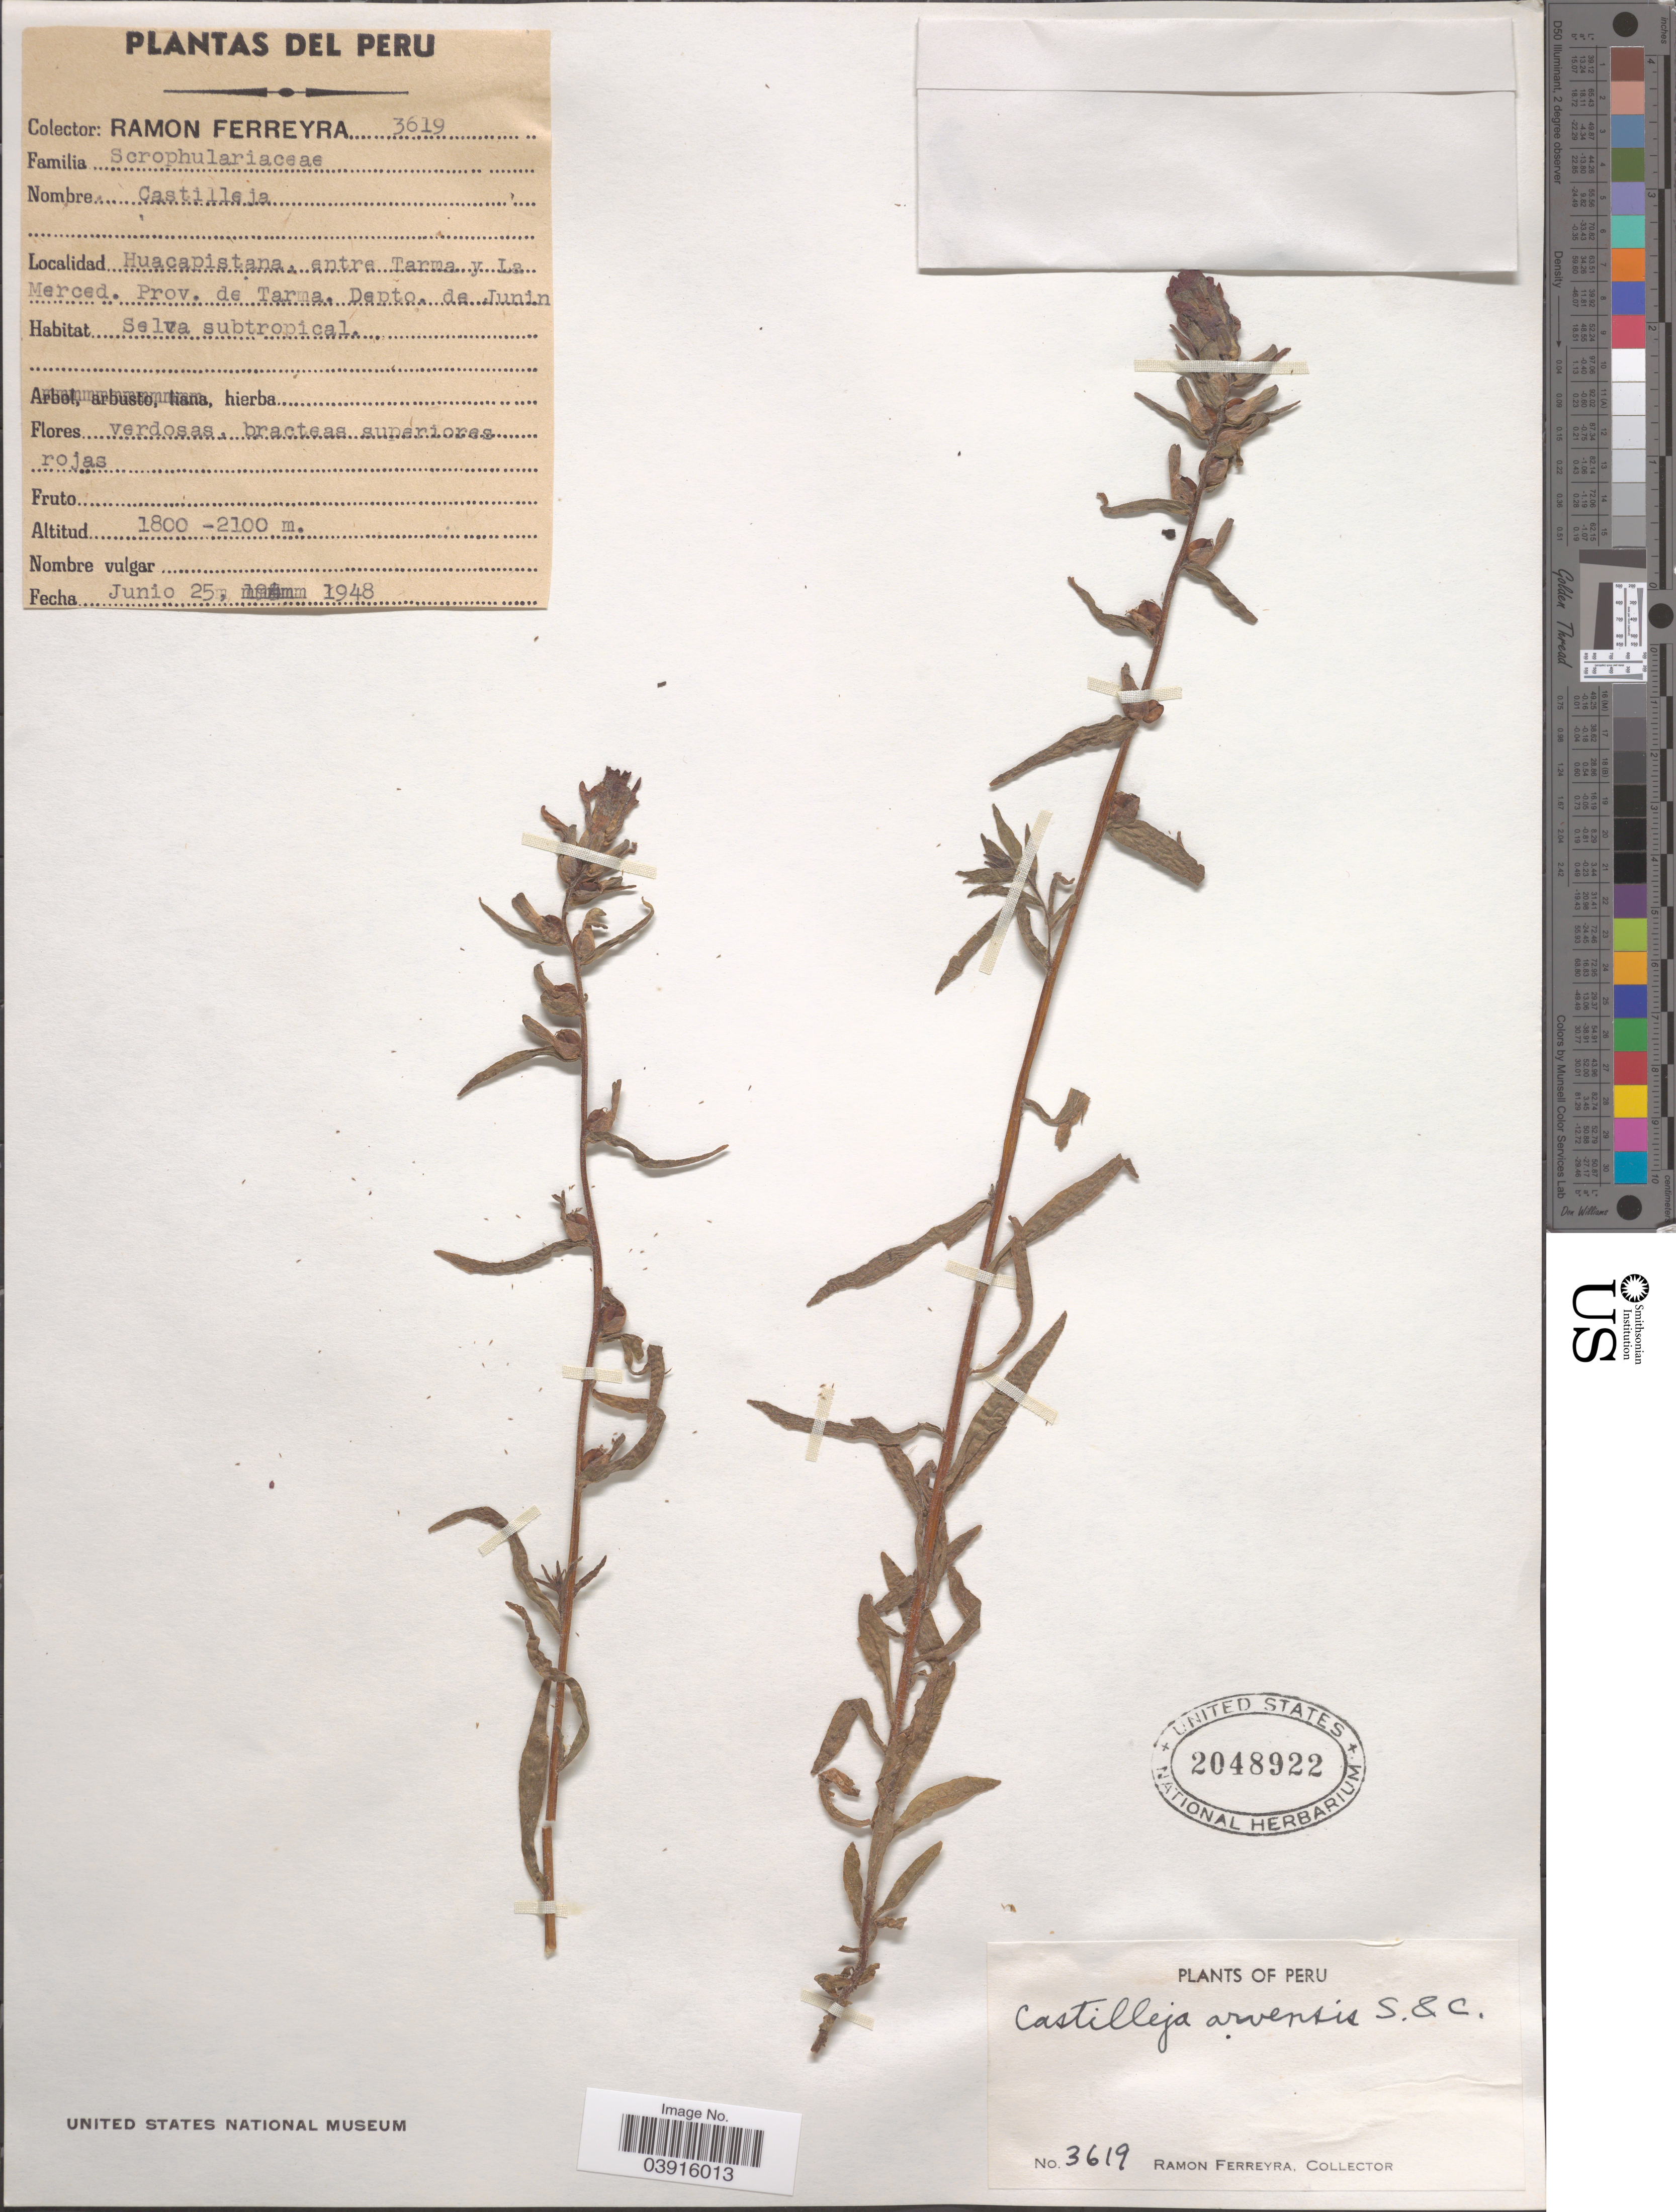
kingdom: Plantae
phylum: Tracheophyta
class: Magnoliopsida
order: Lamiales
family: Orobanchaceae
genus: Castilleja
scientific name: Castilleja arvensis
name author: Schltdl. & Cham.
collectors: R. A. Ferreyra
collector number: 3619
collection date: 1948-06-25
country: Peru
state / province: Junín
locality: Huacapistana, entre Tarma y La Merced. Prov. de Tarma. Depto. de Junin.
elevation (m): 1800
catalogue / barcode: US 2048922